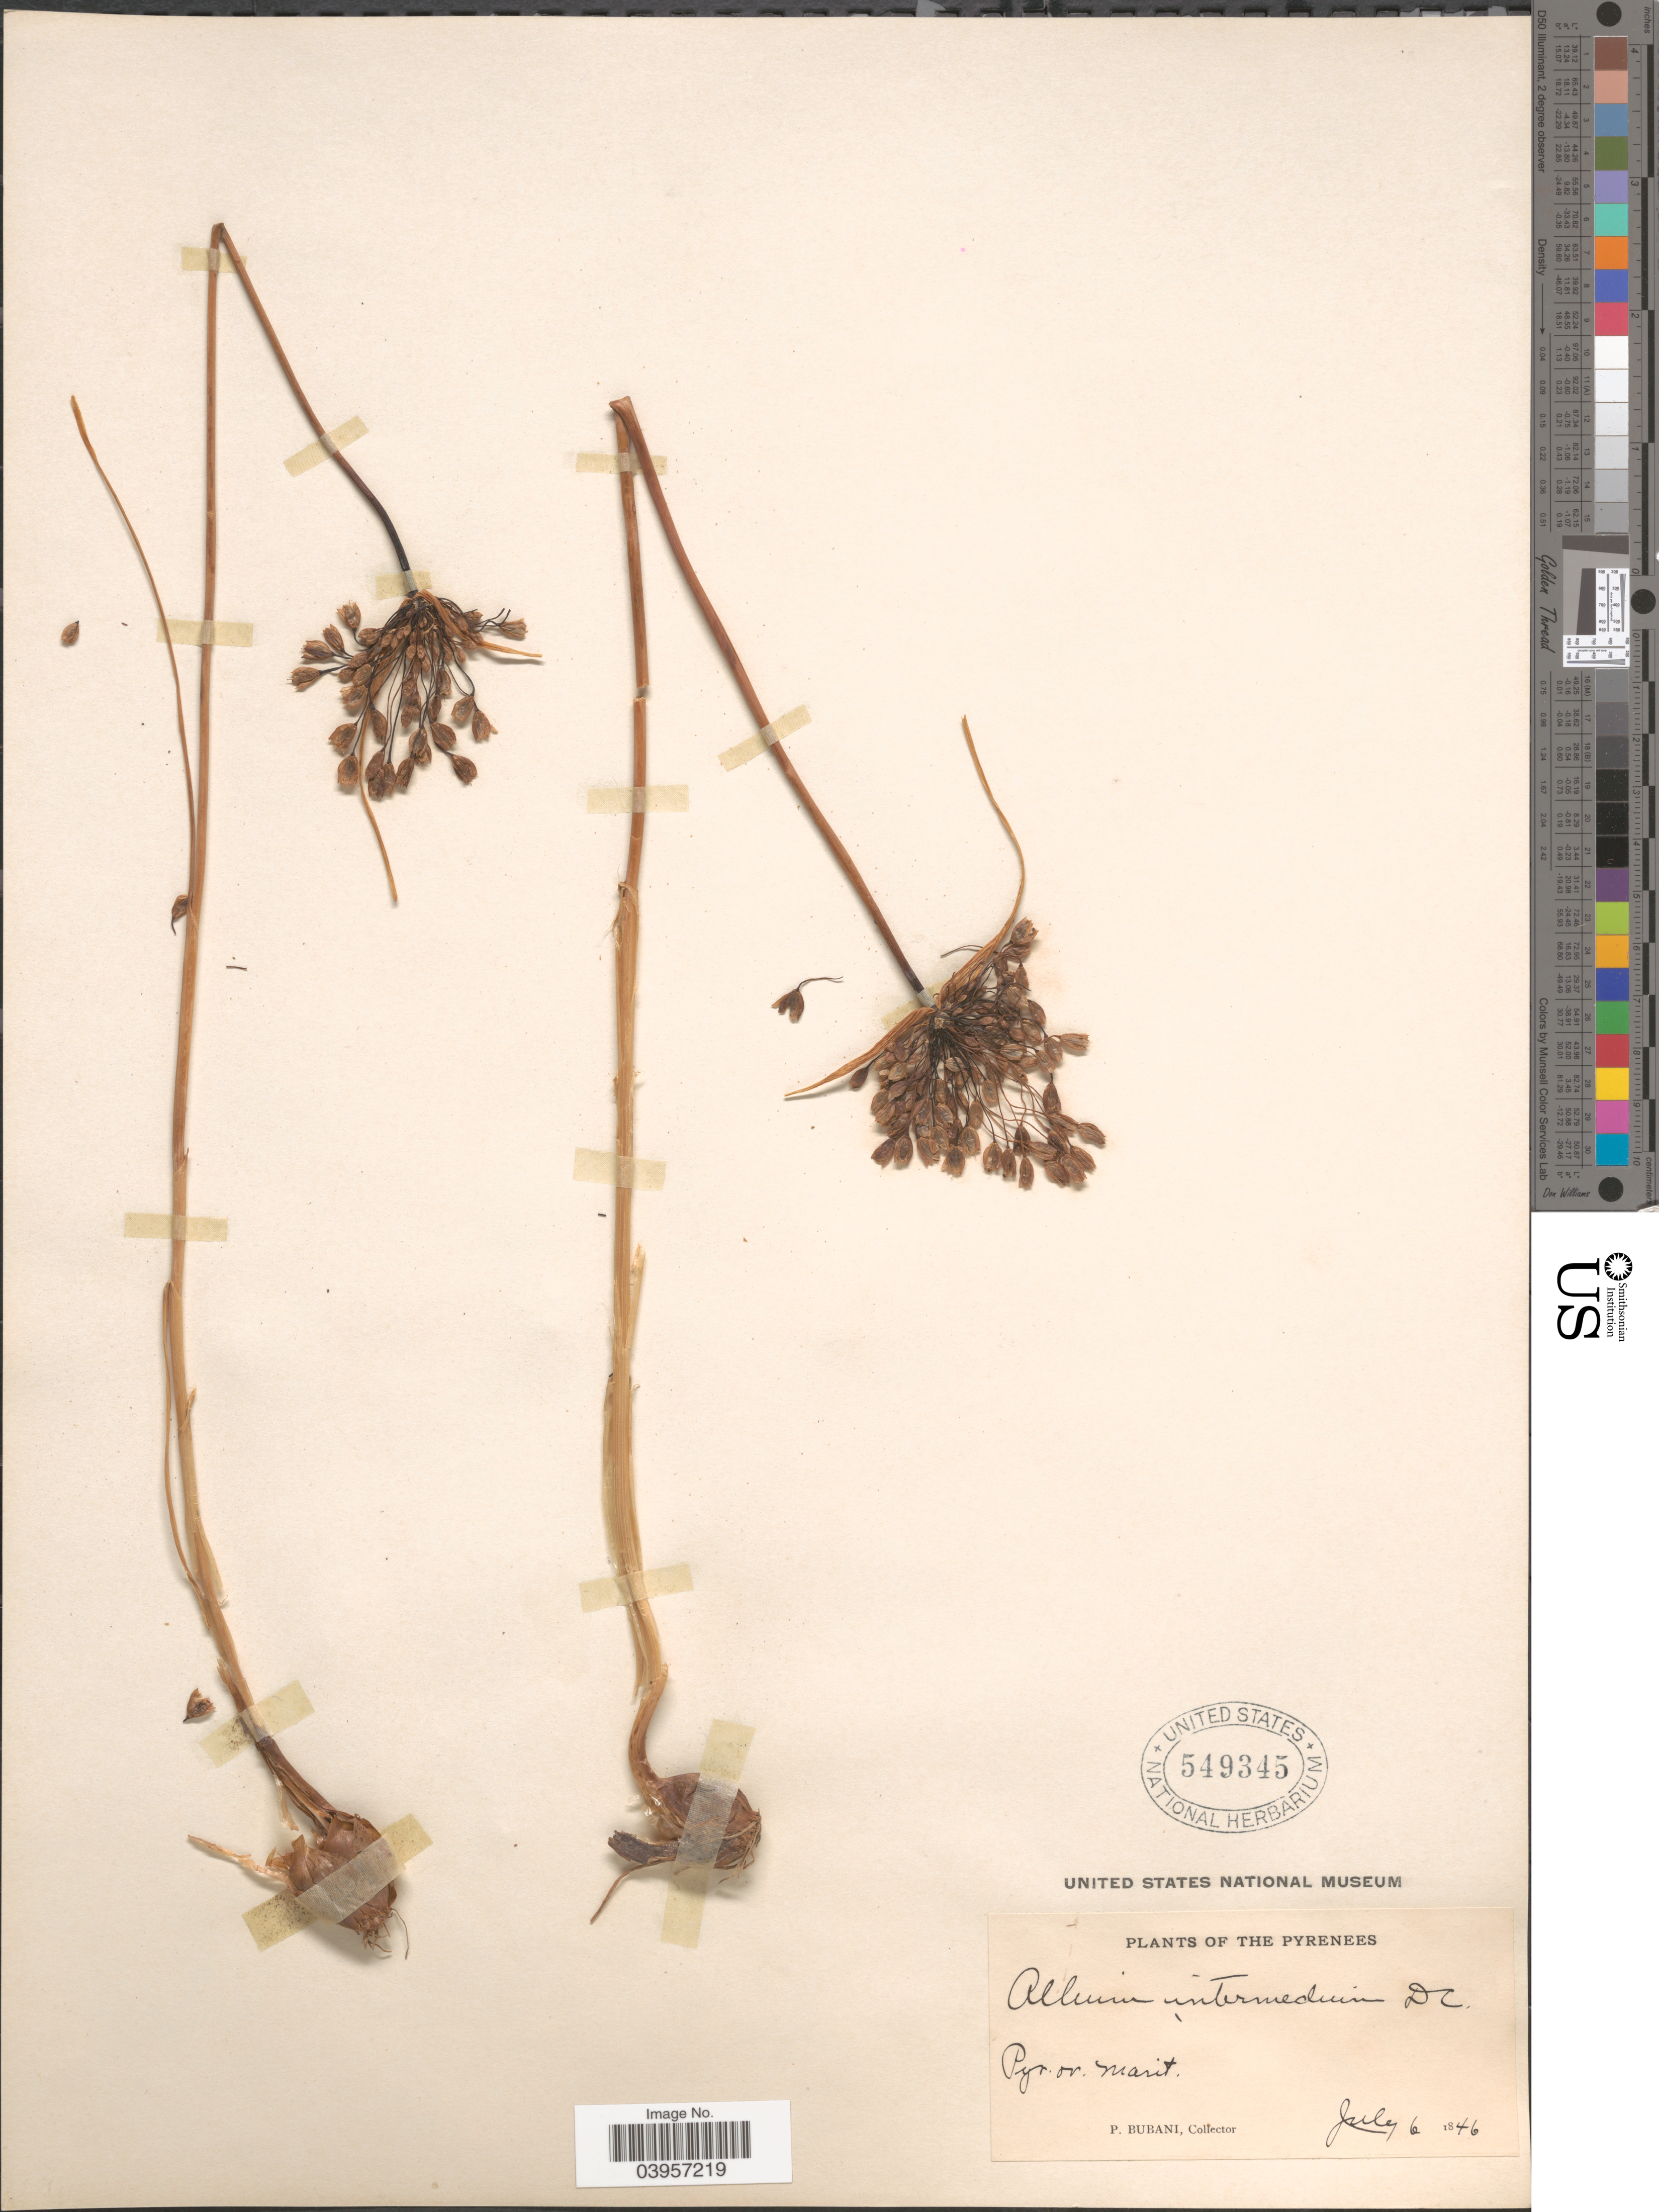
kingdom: Plantae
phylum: Tracheophyta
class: Liliopsida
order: Asparagales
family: Amaryllidaceae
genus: Allium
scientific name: Allium intermedium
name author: DC.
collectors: P. Bubani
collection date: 1846-07-06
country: France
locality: The Pyrenees. Pyr. or. marit.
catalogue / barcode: US 549345